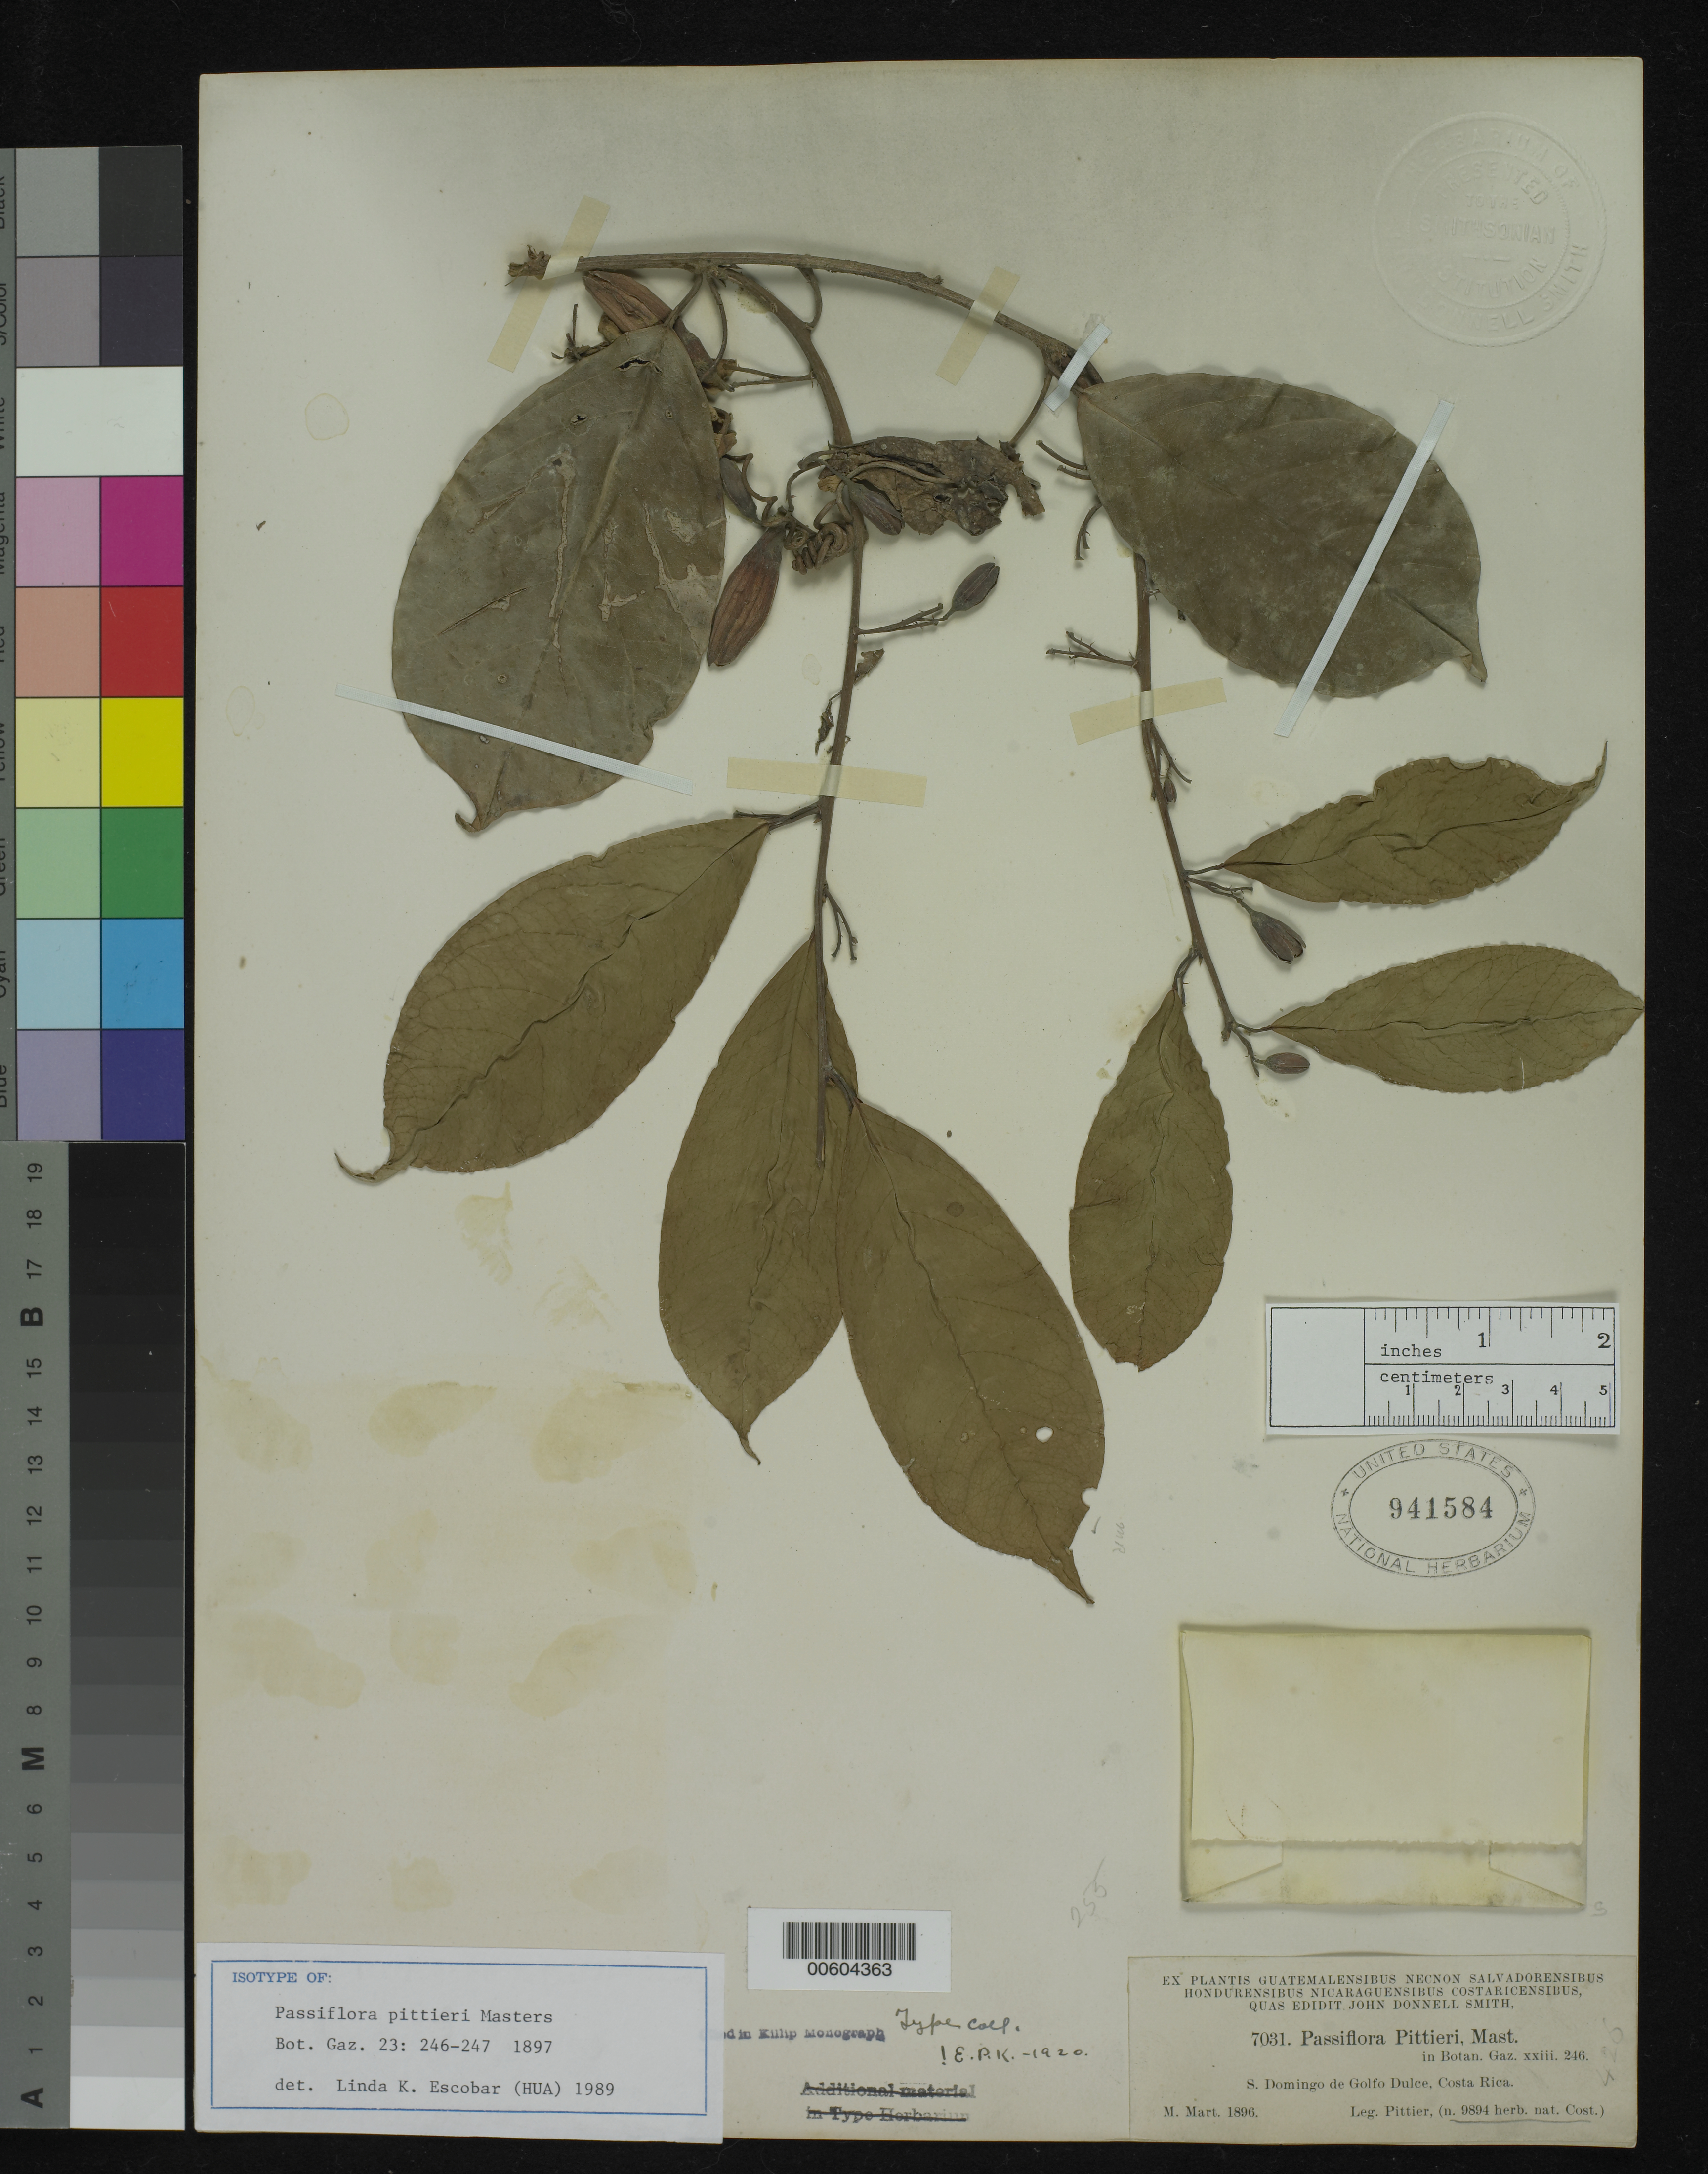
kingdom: Plantae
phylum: Tracheophyta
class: Magnoliopsida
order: Malpighiales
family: Passifloraceae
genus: Passiflora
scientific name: Passiflora pittieri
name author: Mast. in Donn. Sm.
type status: Isotype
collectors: H. F. Pittier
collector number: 9894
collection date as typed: Mar 1896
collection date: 1896-03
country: Costa Rica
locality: S. Domingo de Golfo Dulce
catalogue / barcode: US 941584